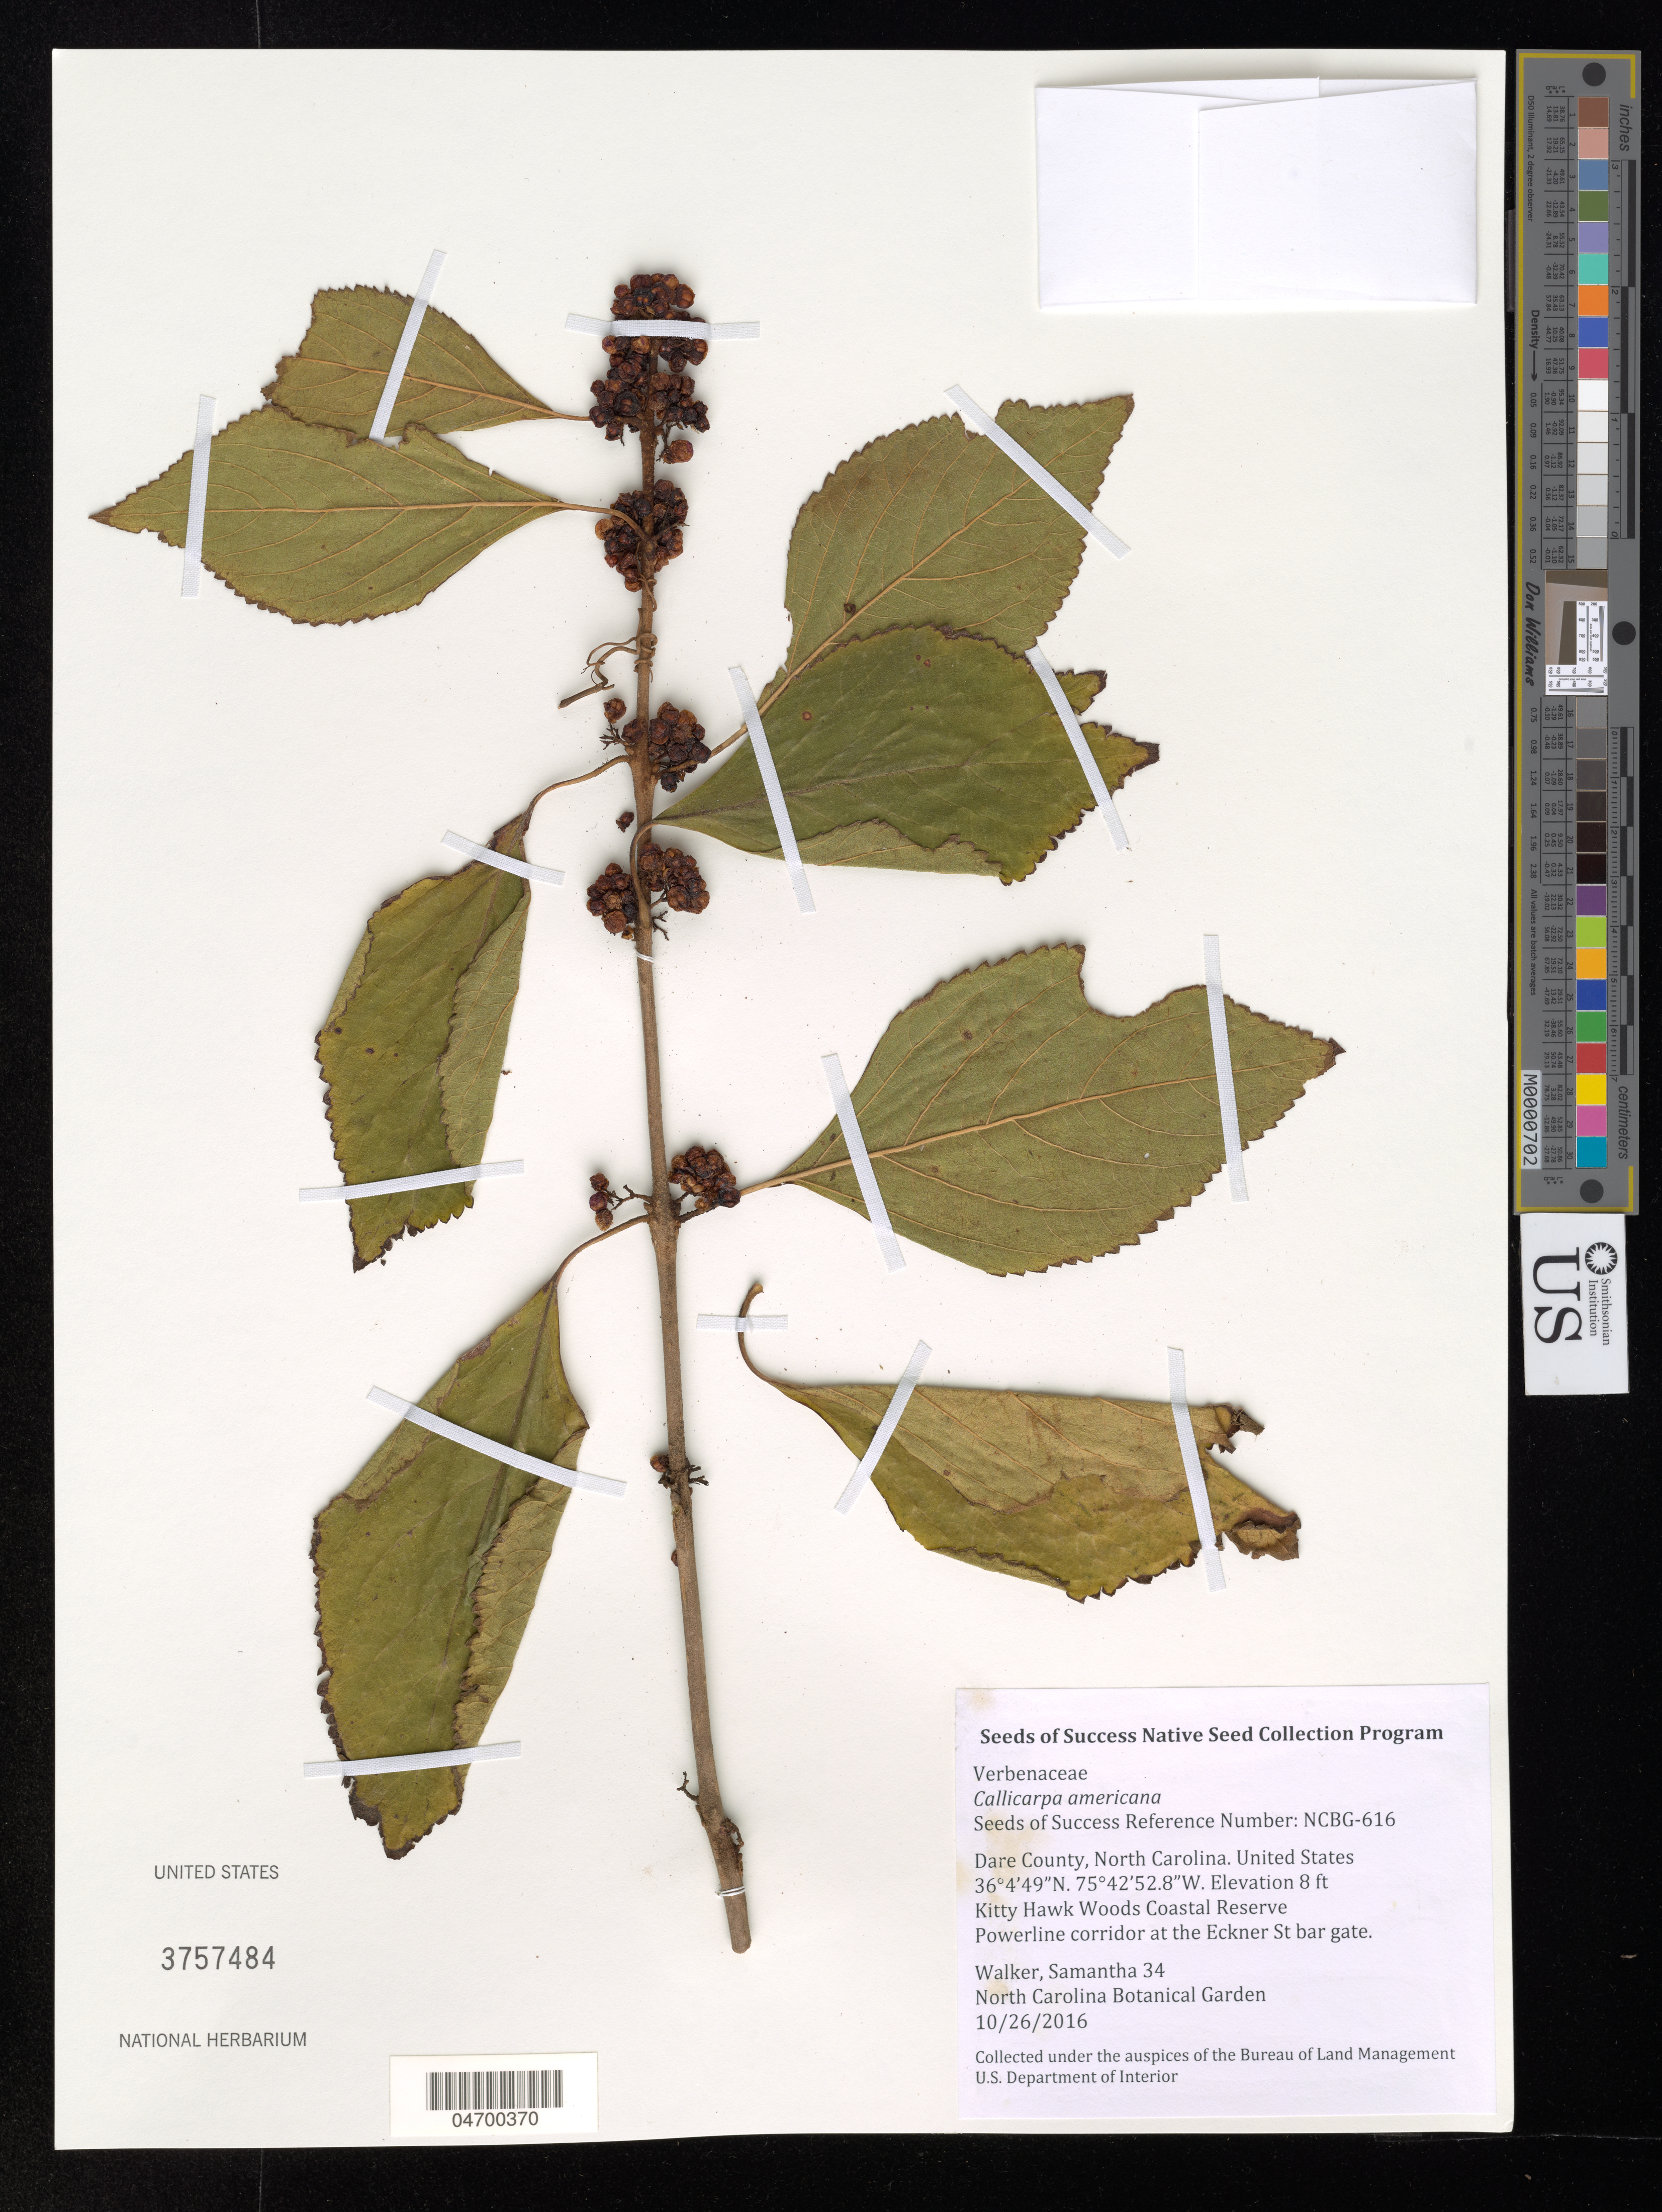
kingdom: Plantae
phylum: Tracheophyta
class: Magnoliopsida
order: Lamiales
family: Lamiaceae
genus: Callicarpa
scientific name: Callicarpa americana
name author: L.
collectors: S. Walker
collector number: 34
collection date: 2016-10-26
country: United States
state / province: North Carolina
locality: Dare County. Kitty Hawk Woods Coastal Reserve Powerline corridor at the Eckner St bar gate.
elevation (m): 2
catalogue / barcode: US 3757484